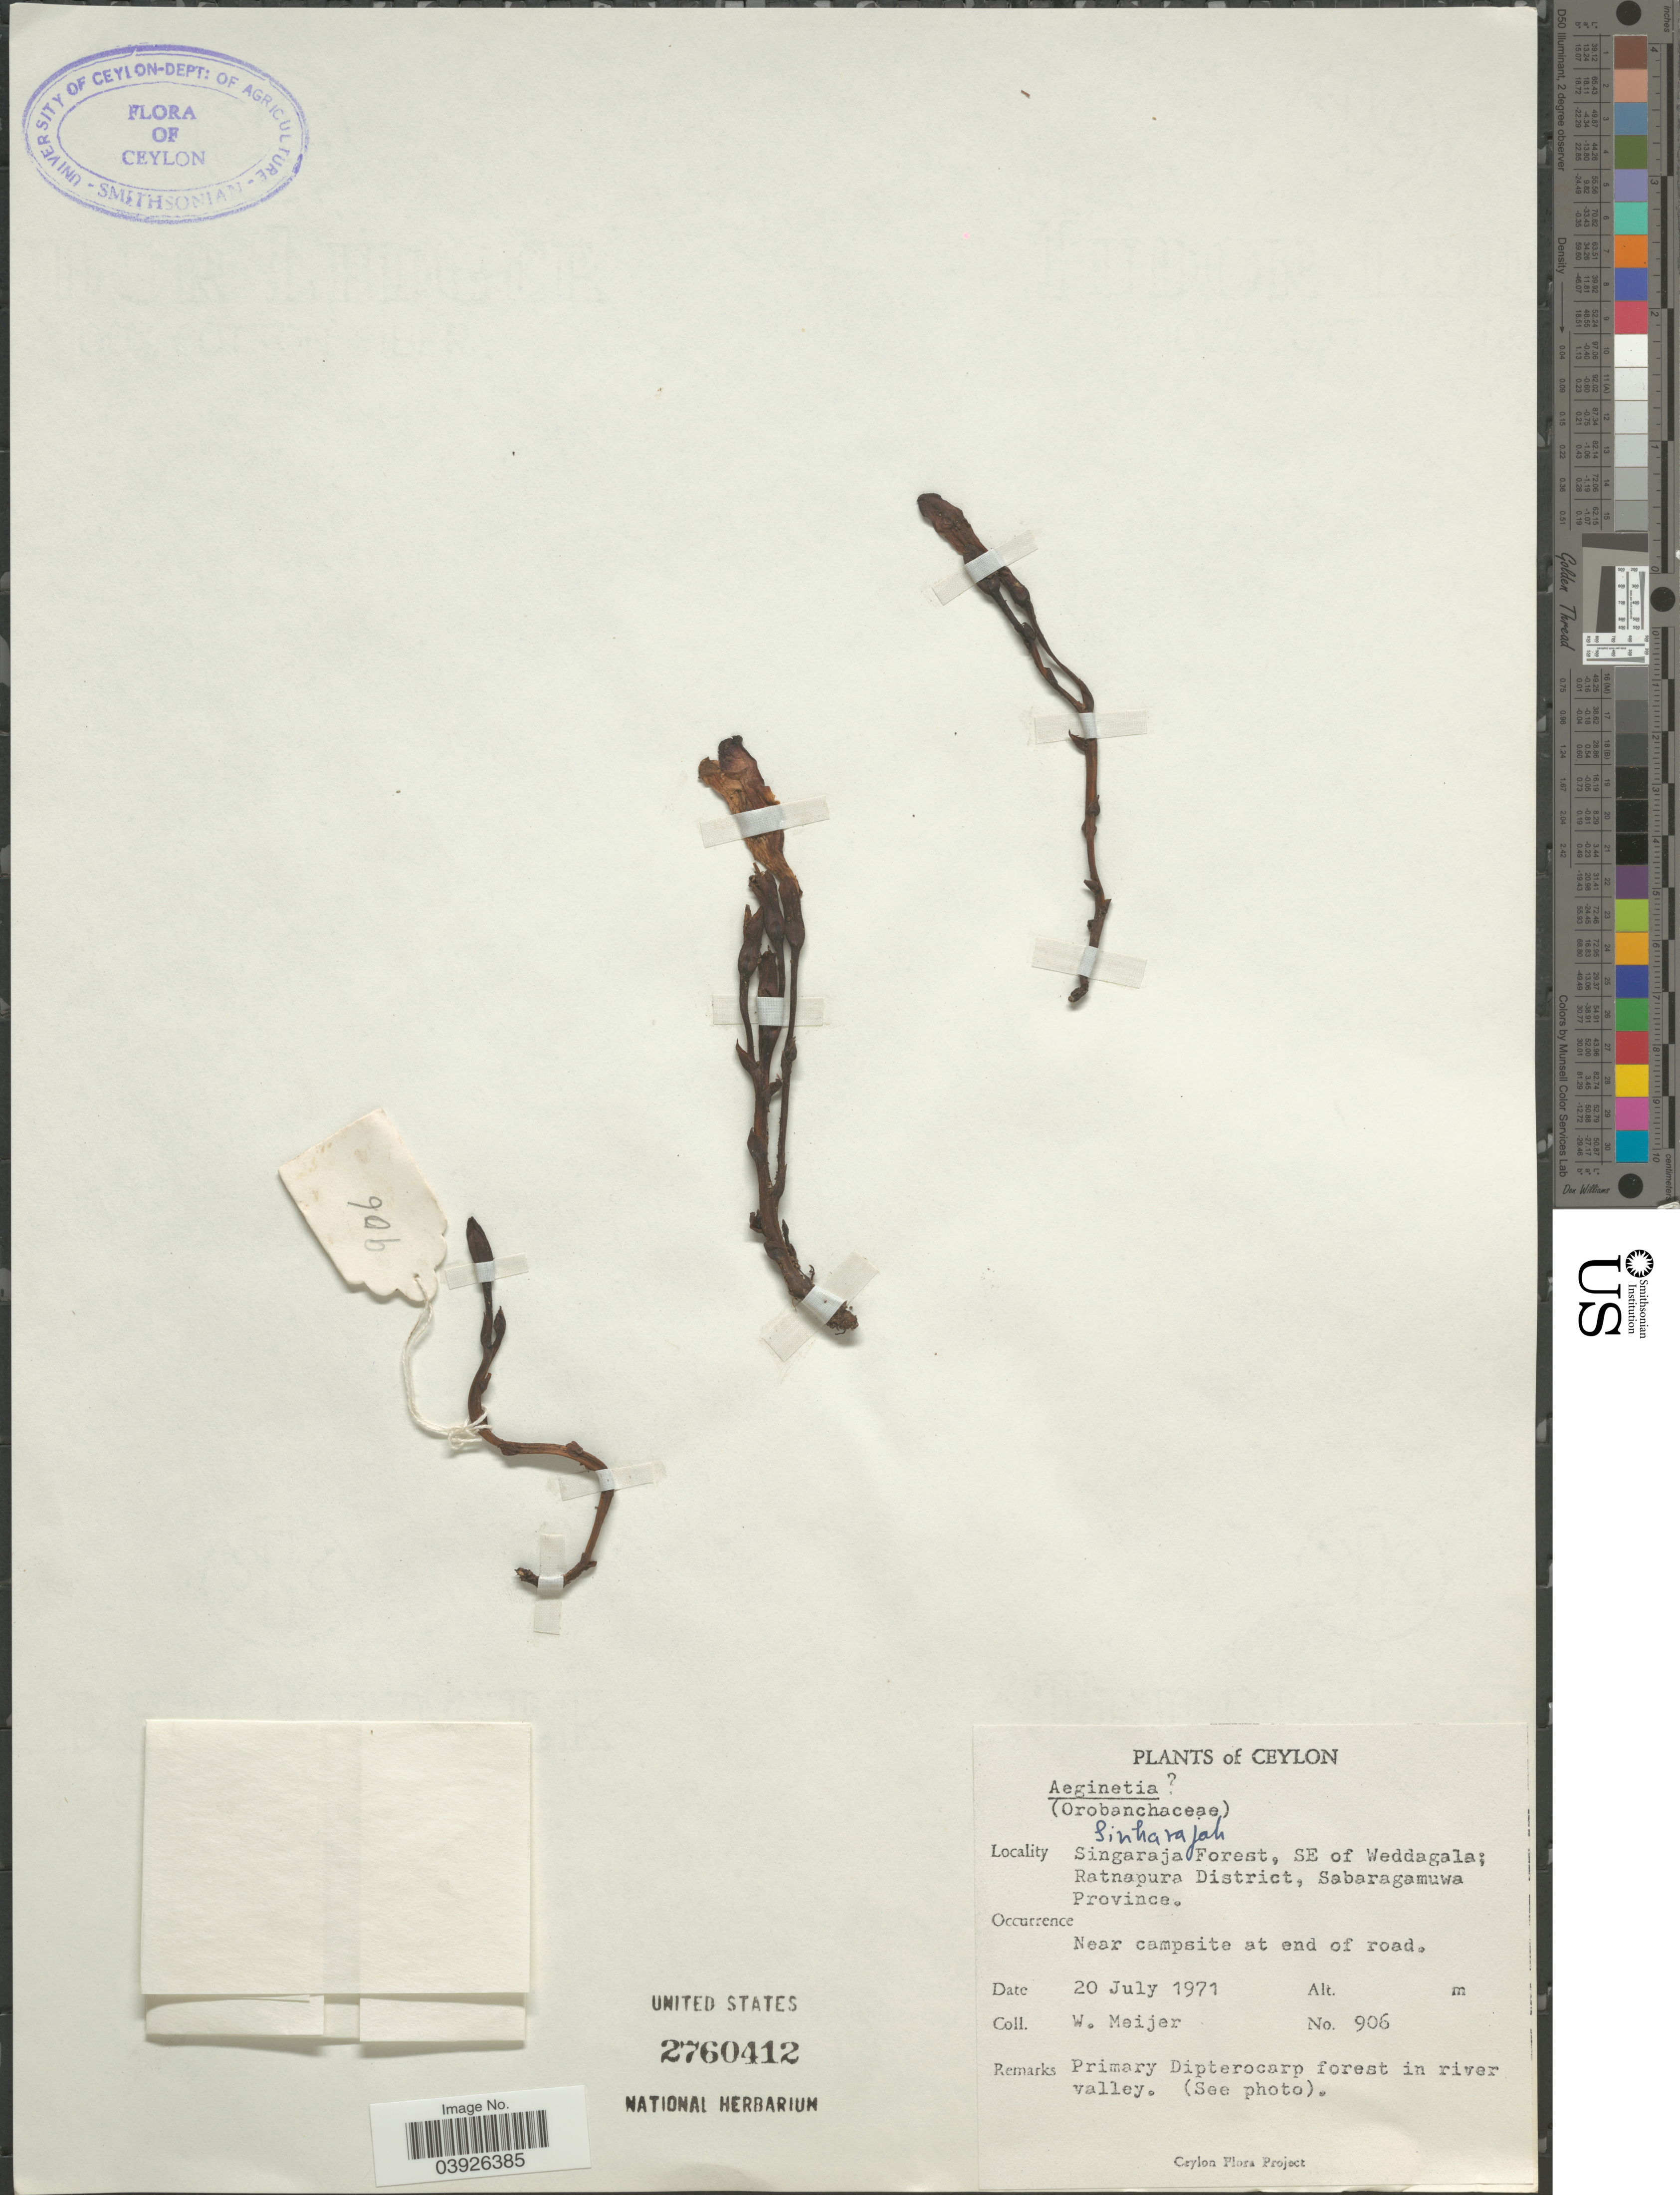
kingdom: Plantae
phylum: Tracheophyta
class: Magnoliopsida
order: Lamiales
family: Orobanchaceae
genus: Aeginetia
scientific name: Aeginetia sp.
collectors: W. Meijer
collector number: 906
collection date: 1971-07-20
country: Sri Lanka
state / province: Sabaragamuwa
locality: Ceylon. Sinharajah. Singaraja Forest, SE of Weddagala; Ratnapura District. Near campsite at end of road.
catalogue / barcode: US 2760412